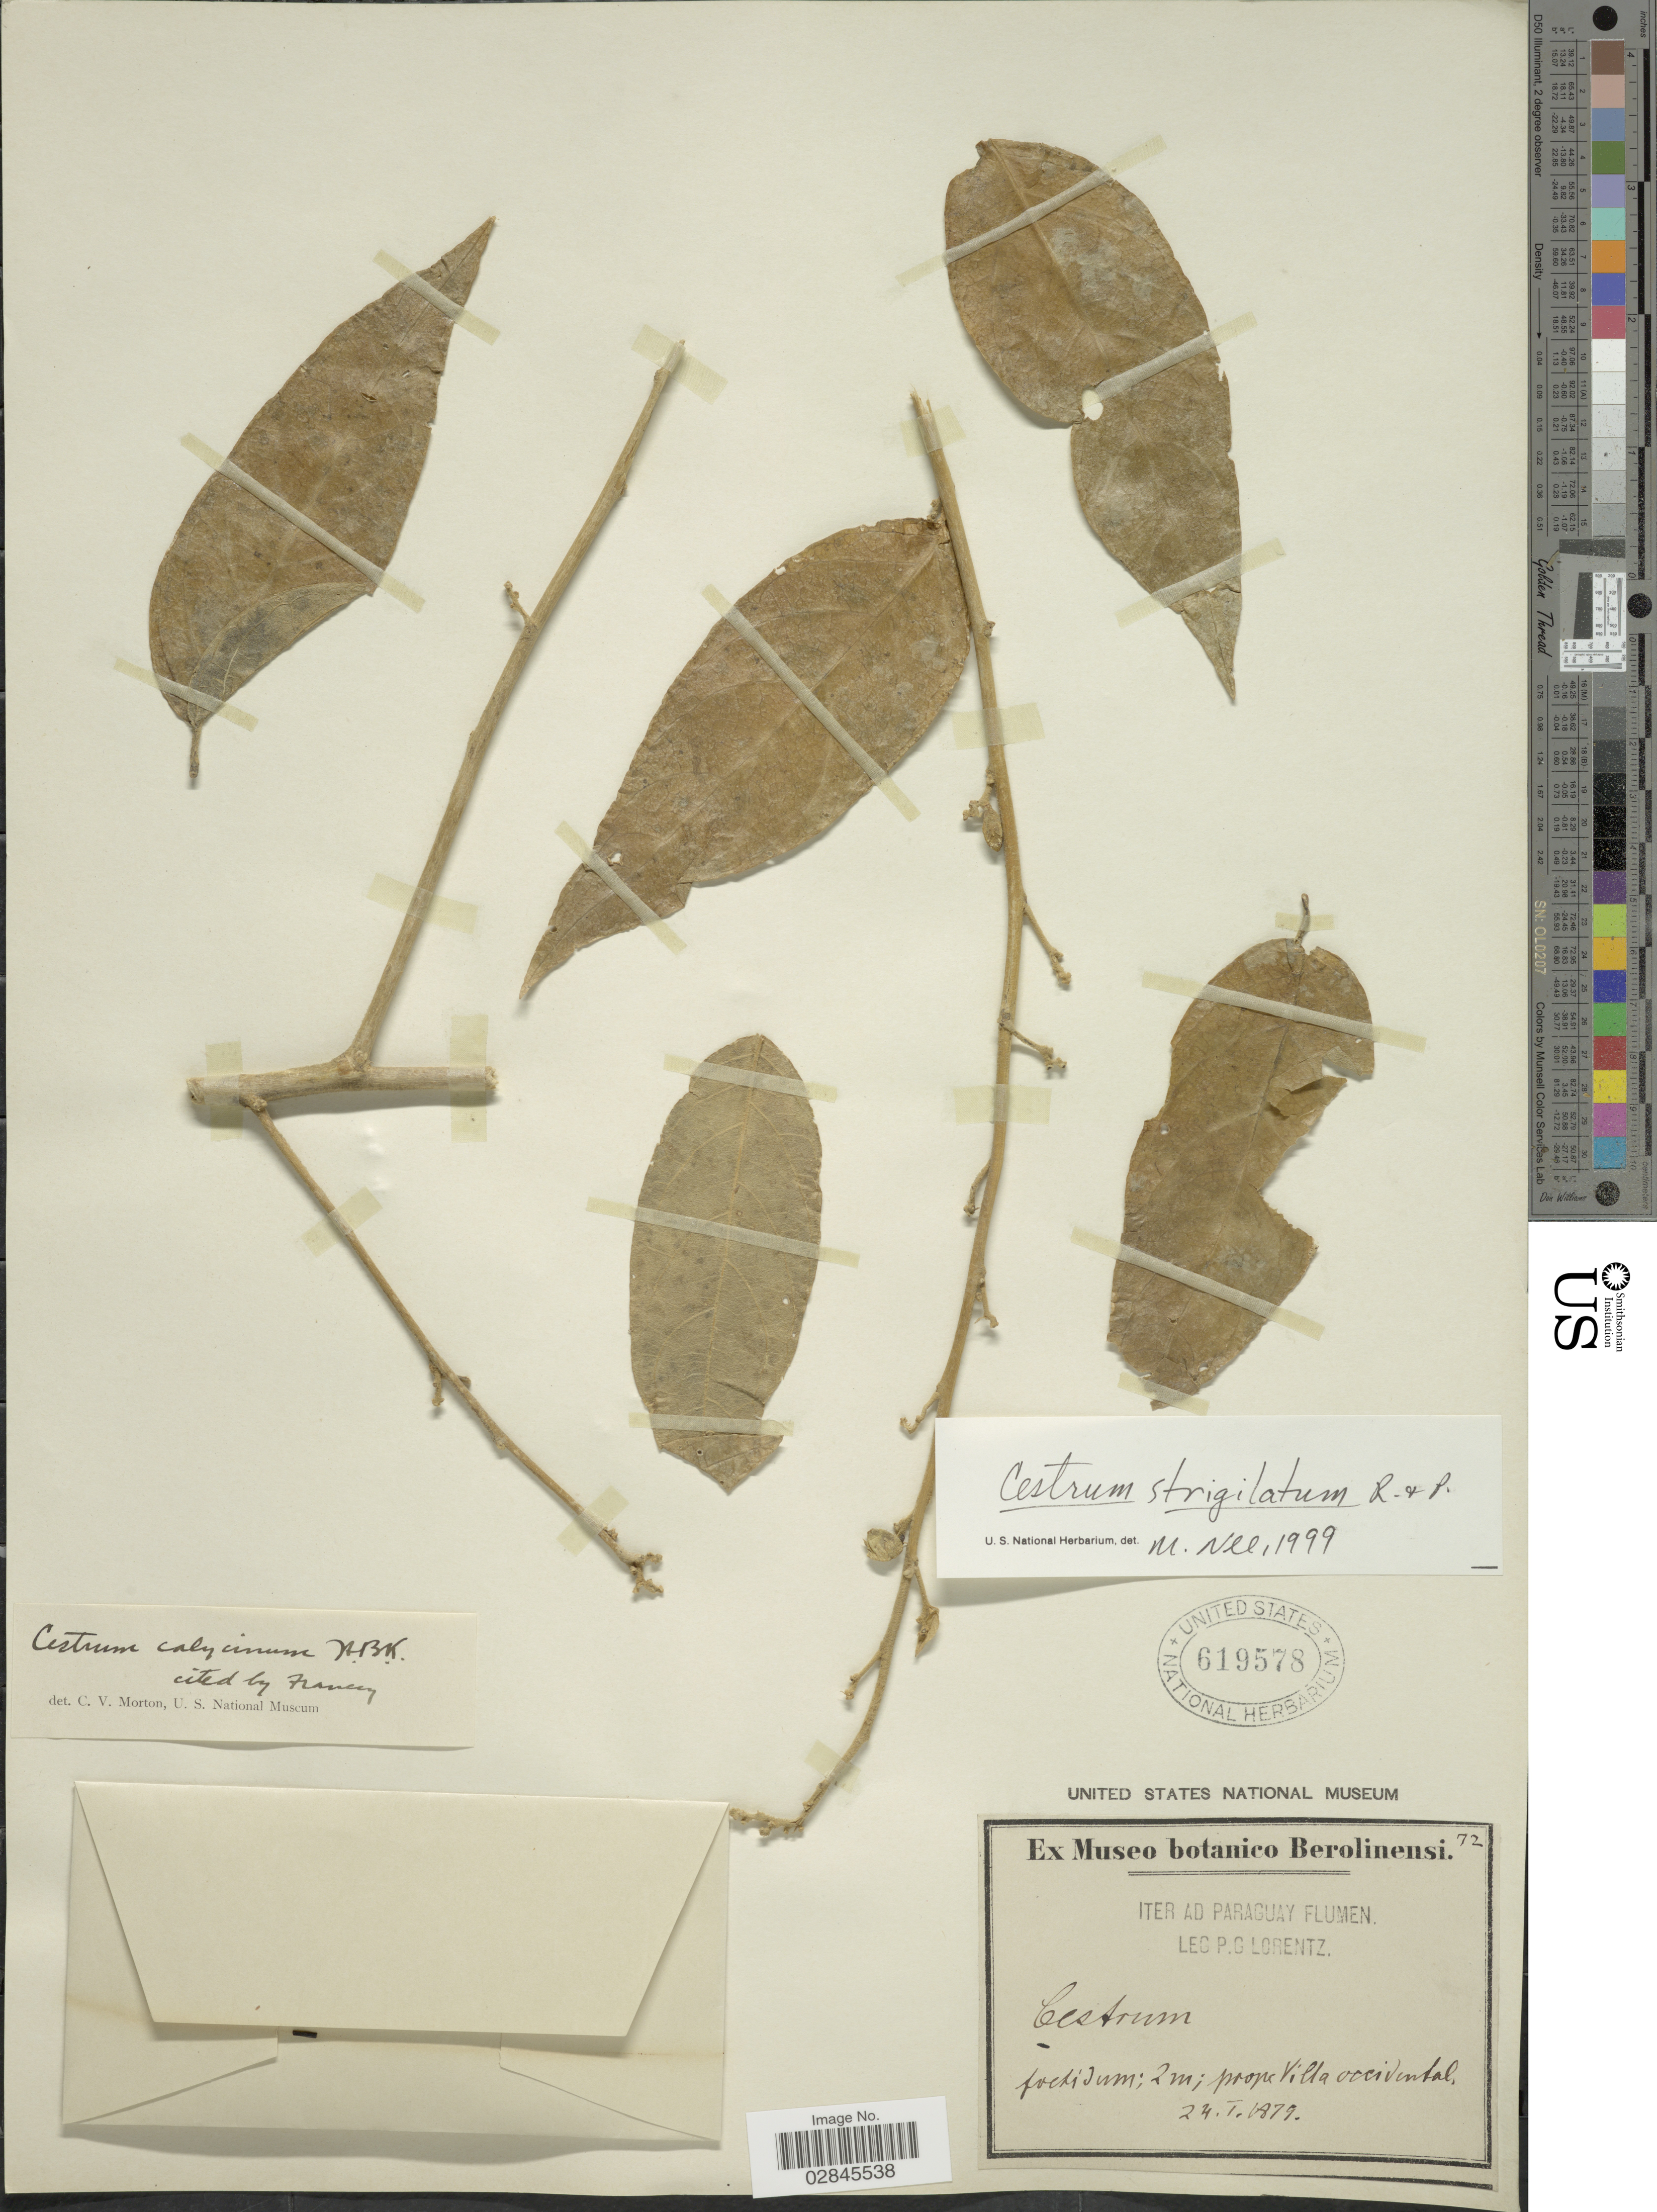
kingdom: Plantae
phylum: Tracheophyta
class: Magnoliopsida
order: Solanales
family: Solanaceae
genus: Cestrum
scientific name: Cestrum strigilatum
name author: Ruiz & Pav.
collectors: P. G. Lorentz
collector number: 72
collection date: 1879-01-24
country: Paraguay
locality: Prope Villa occidental.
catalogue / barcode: US 619578